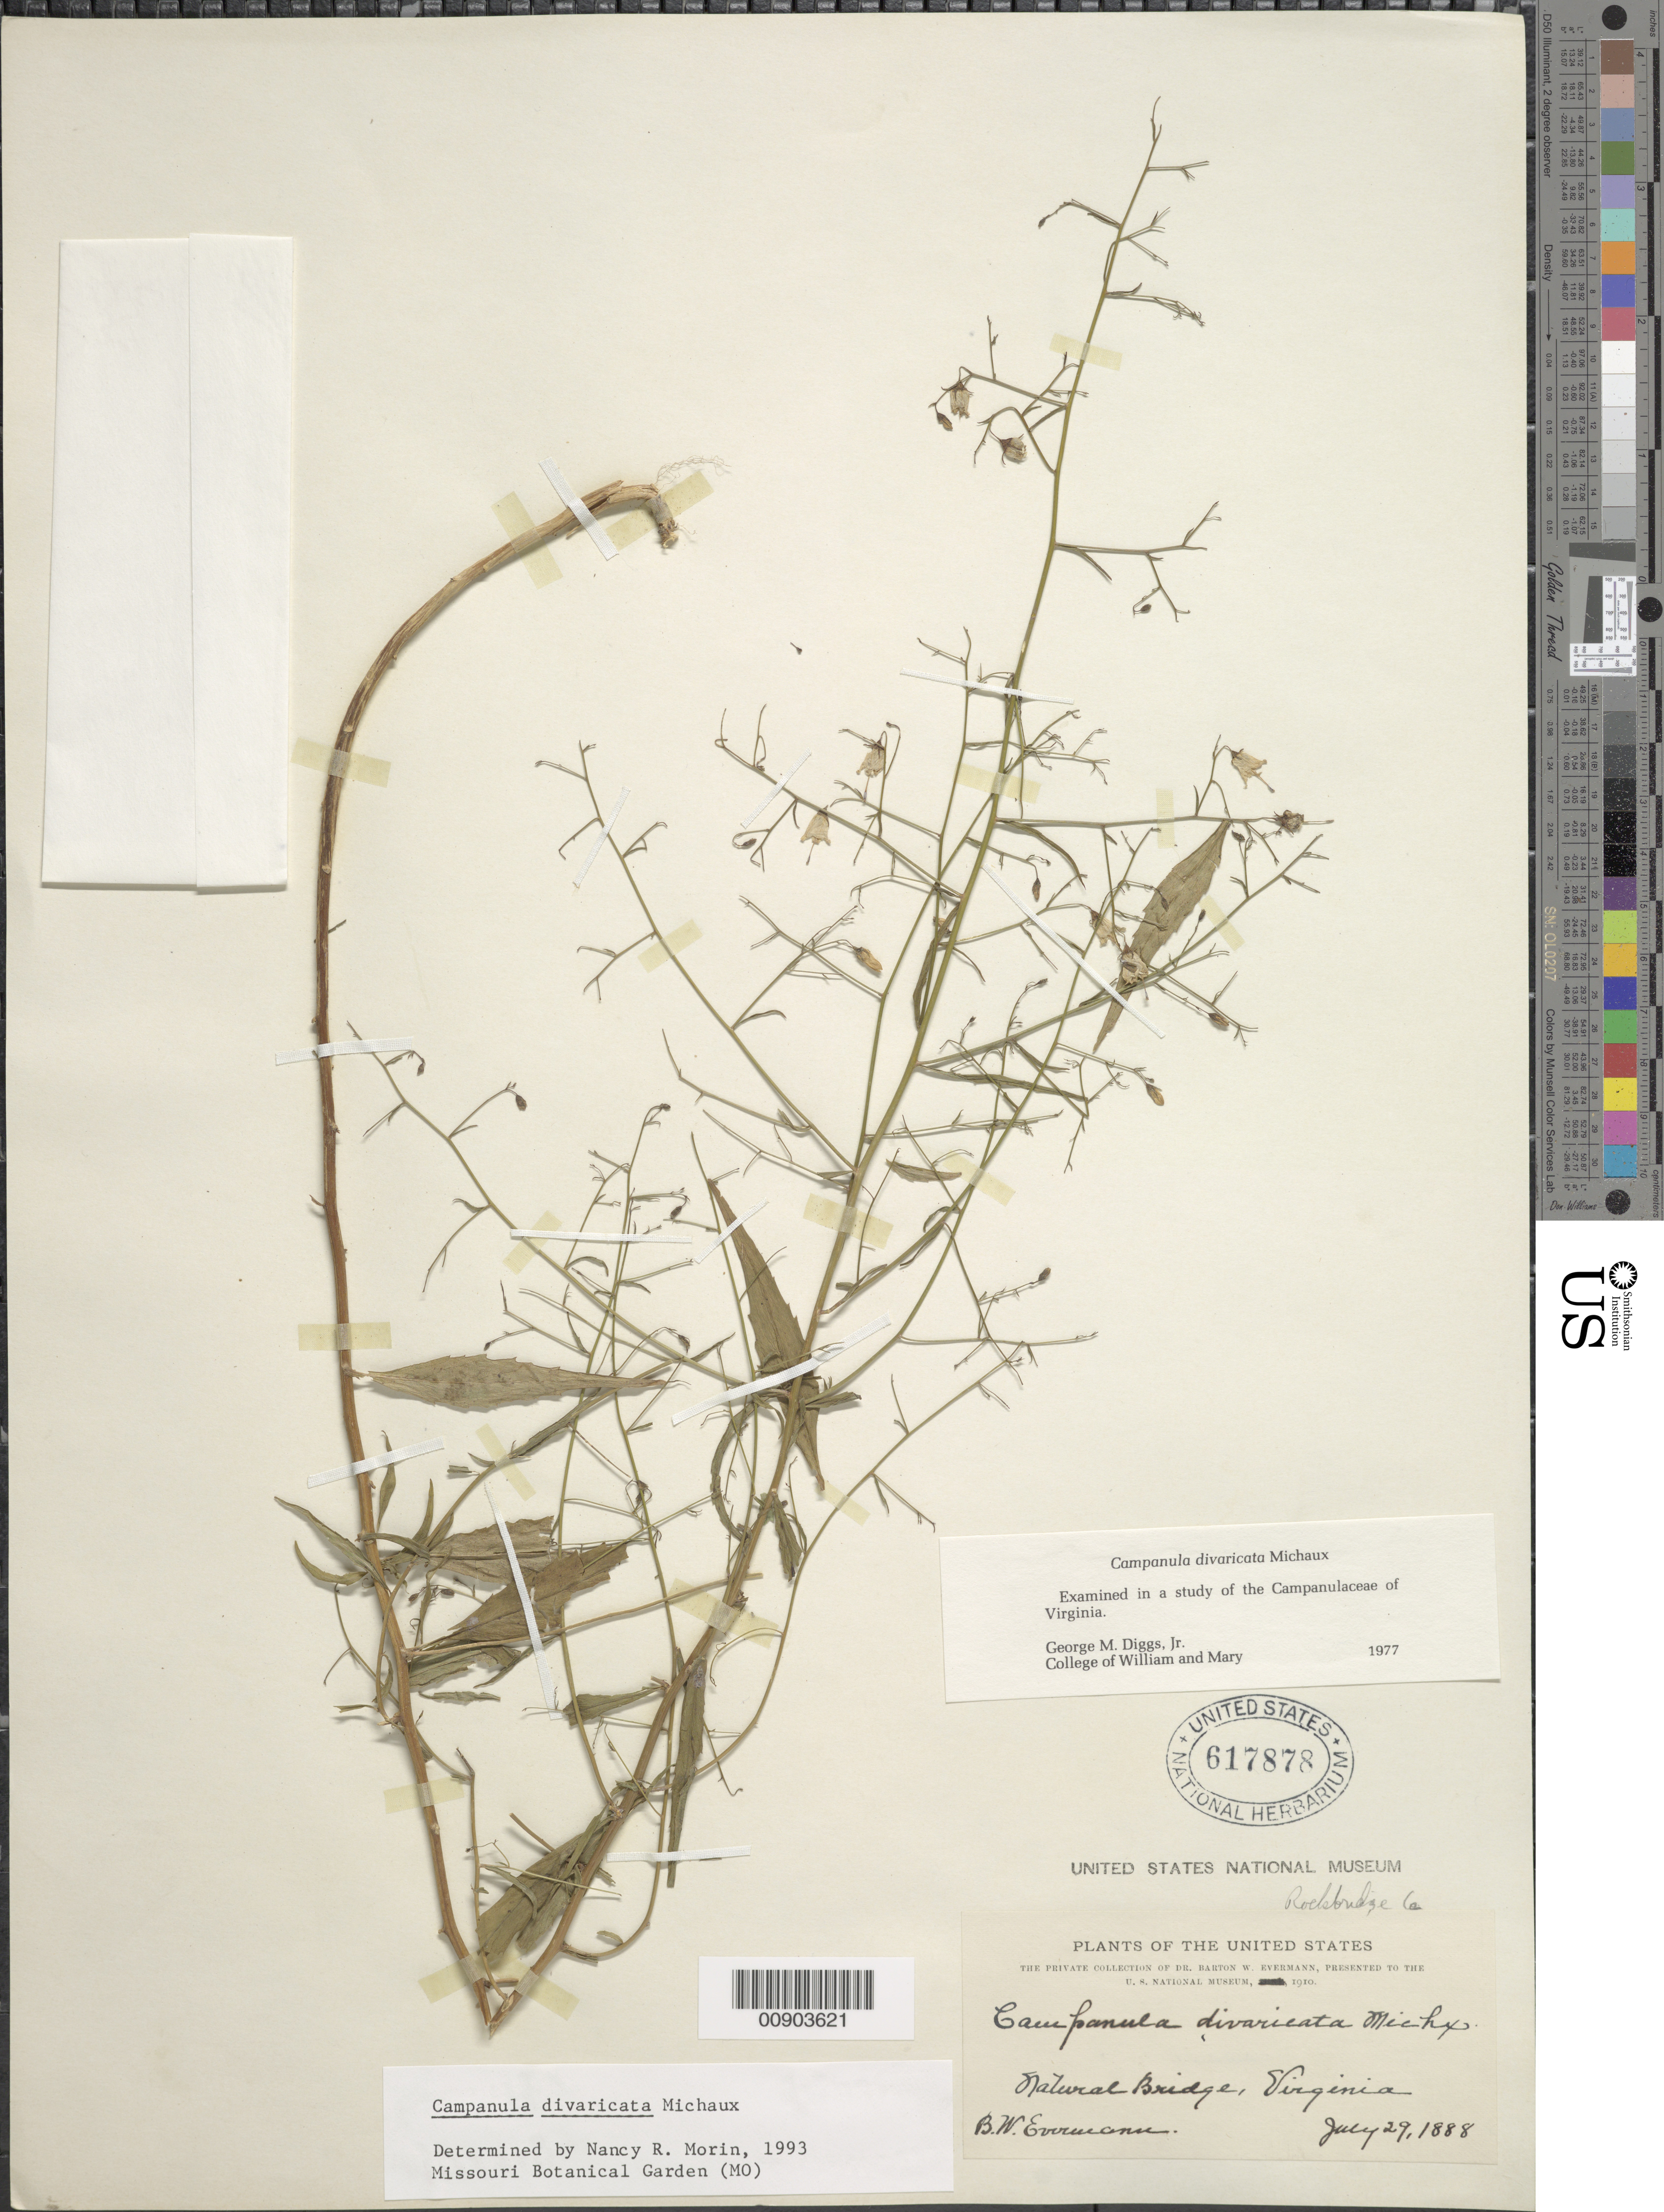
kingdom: Plantae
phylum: Tracheophyta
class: Magnoliopsida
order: Asterales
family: Campanulaceae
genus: Campanula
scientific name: Campanula divaricata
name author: Michx.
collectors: B. W. Evermann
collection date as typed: July 29, 1888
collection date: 1888-07-29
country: United States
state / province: Virginia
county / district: Rockbridge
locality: Natural Bridge.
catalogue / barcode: US 617878